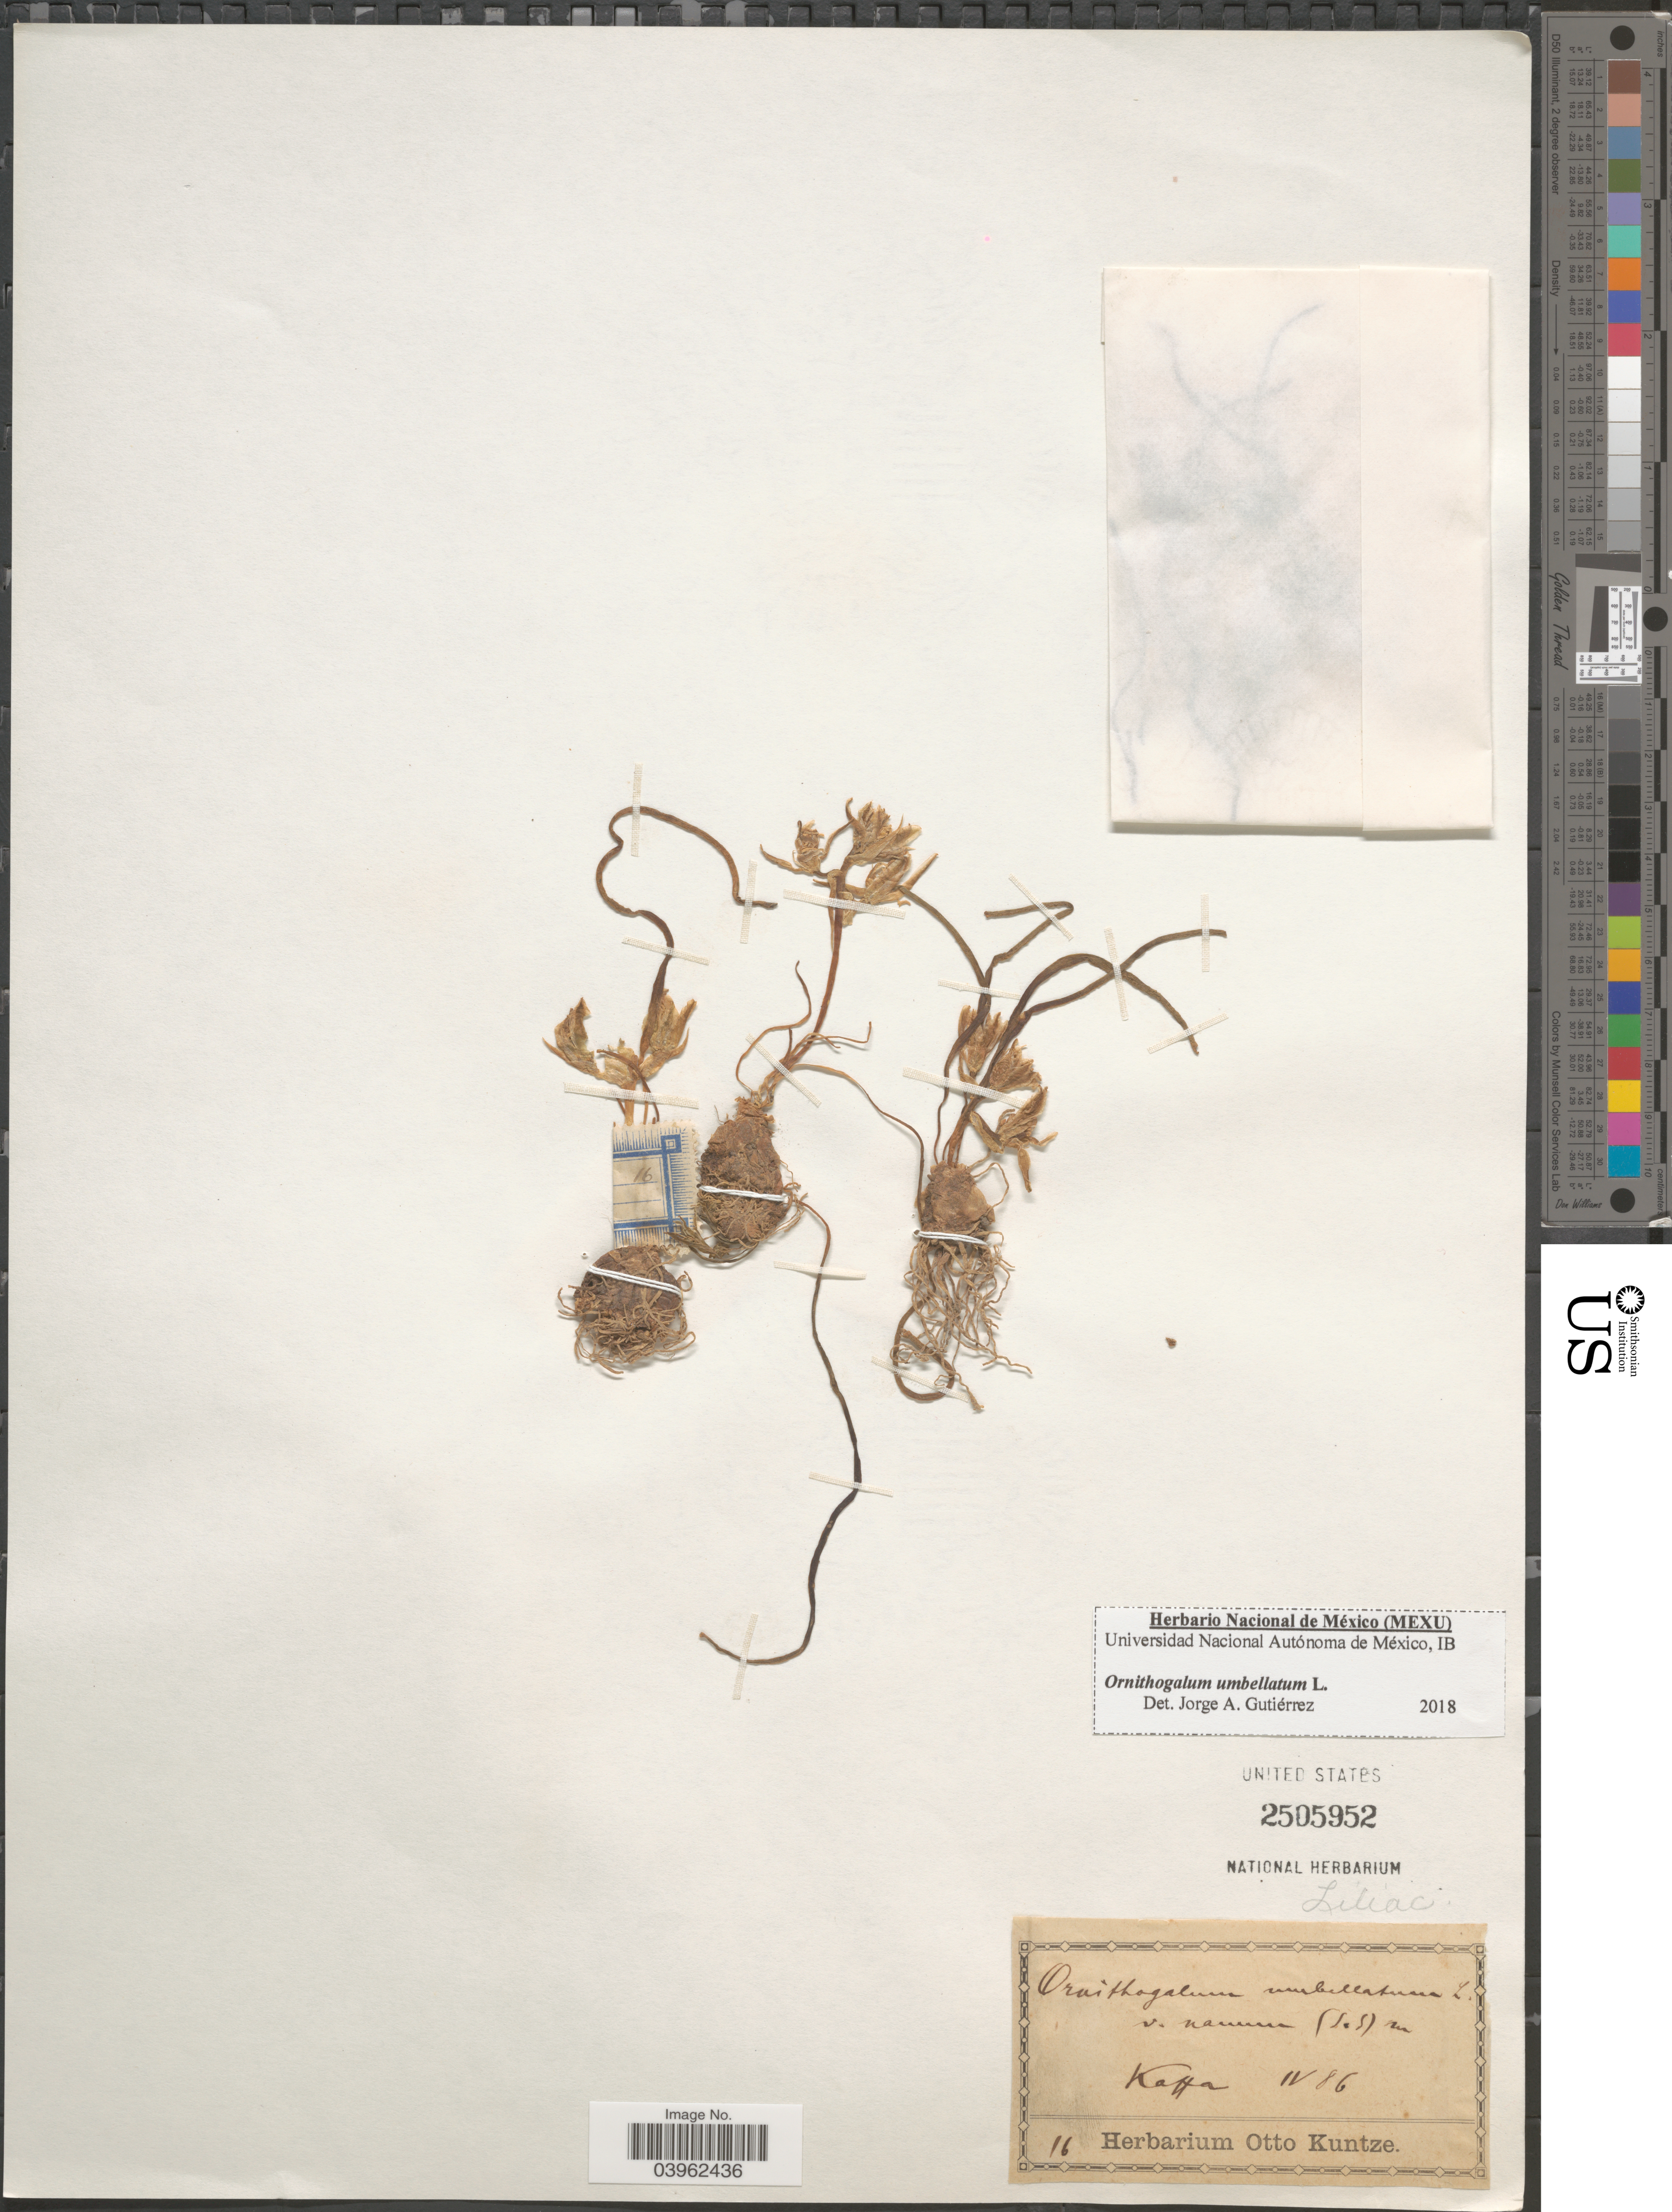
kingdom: Plantae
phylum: Tracheophyta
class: Liliopsida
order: Asparagales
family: Asparagaceae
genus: Ornithogalum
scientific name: Ornithogalum umbellatum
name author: L.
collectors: ex herb. Otto Kuntze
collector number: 16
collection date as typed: Transcribed d/m/y: /4/86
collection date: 1886-04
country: Ukraine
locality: Kaffa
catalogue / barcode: US 2505952